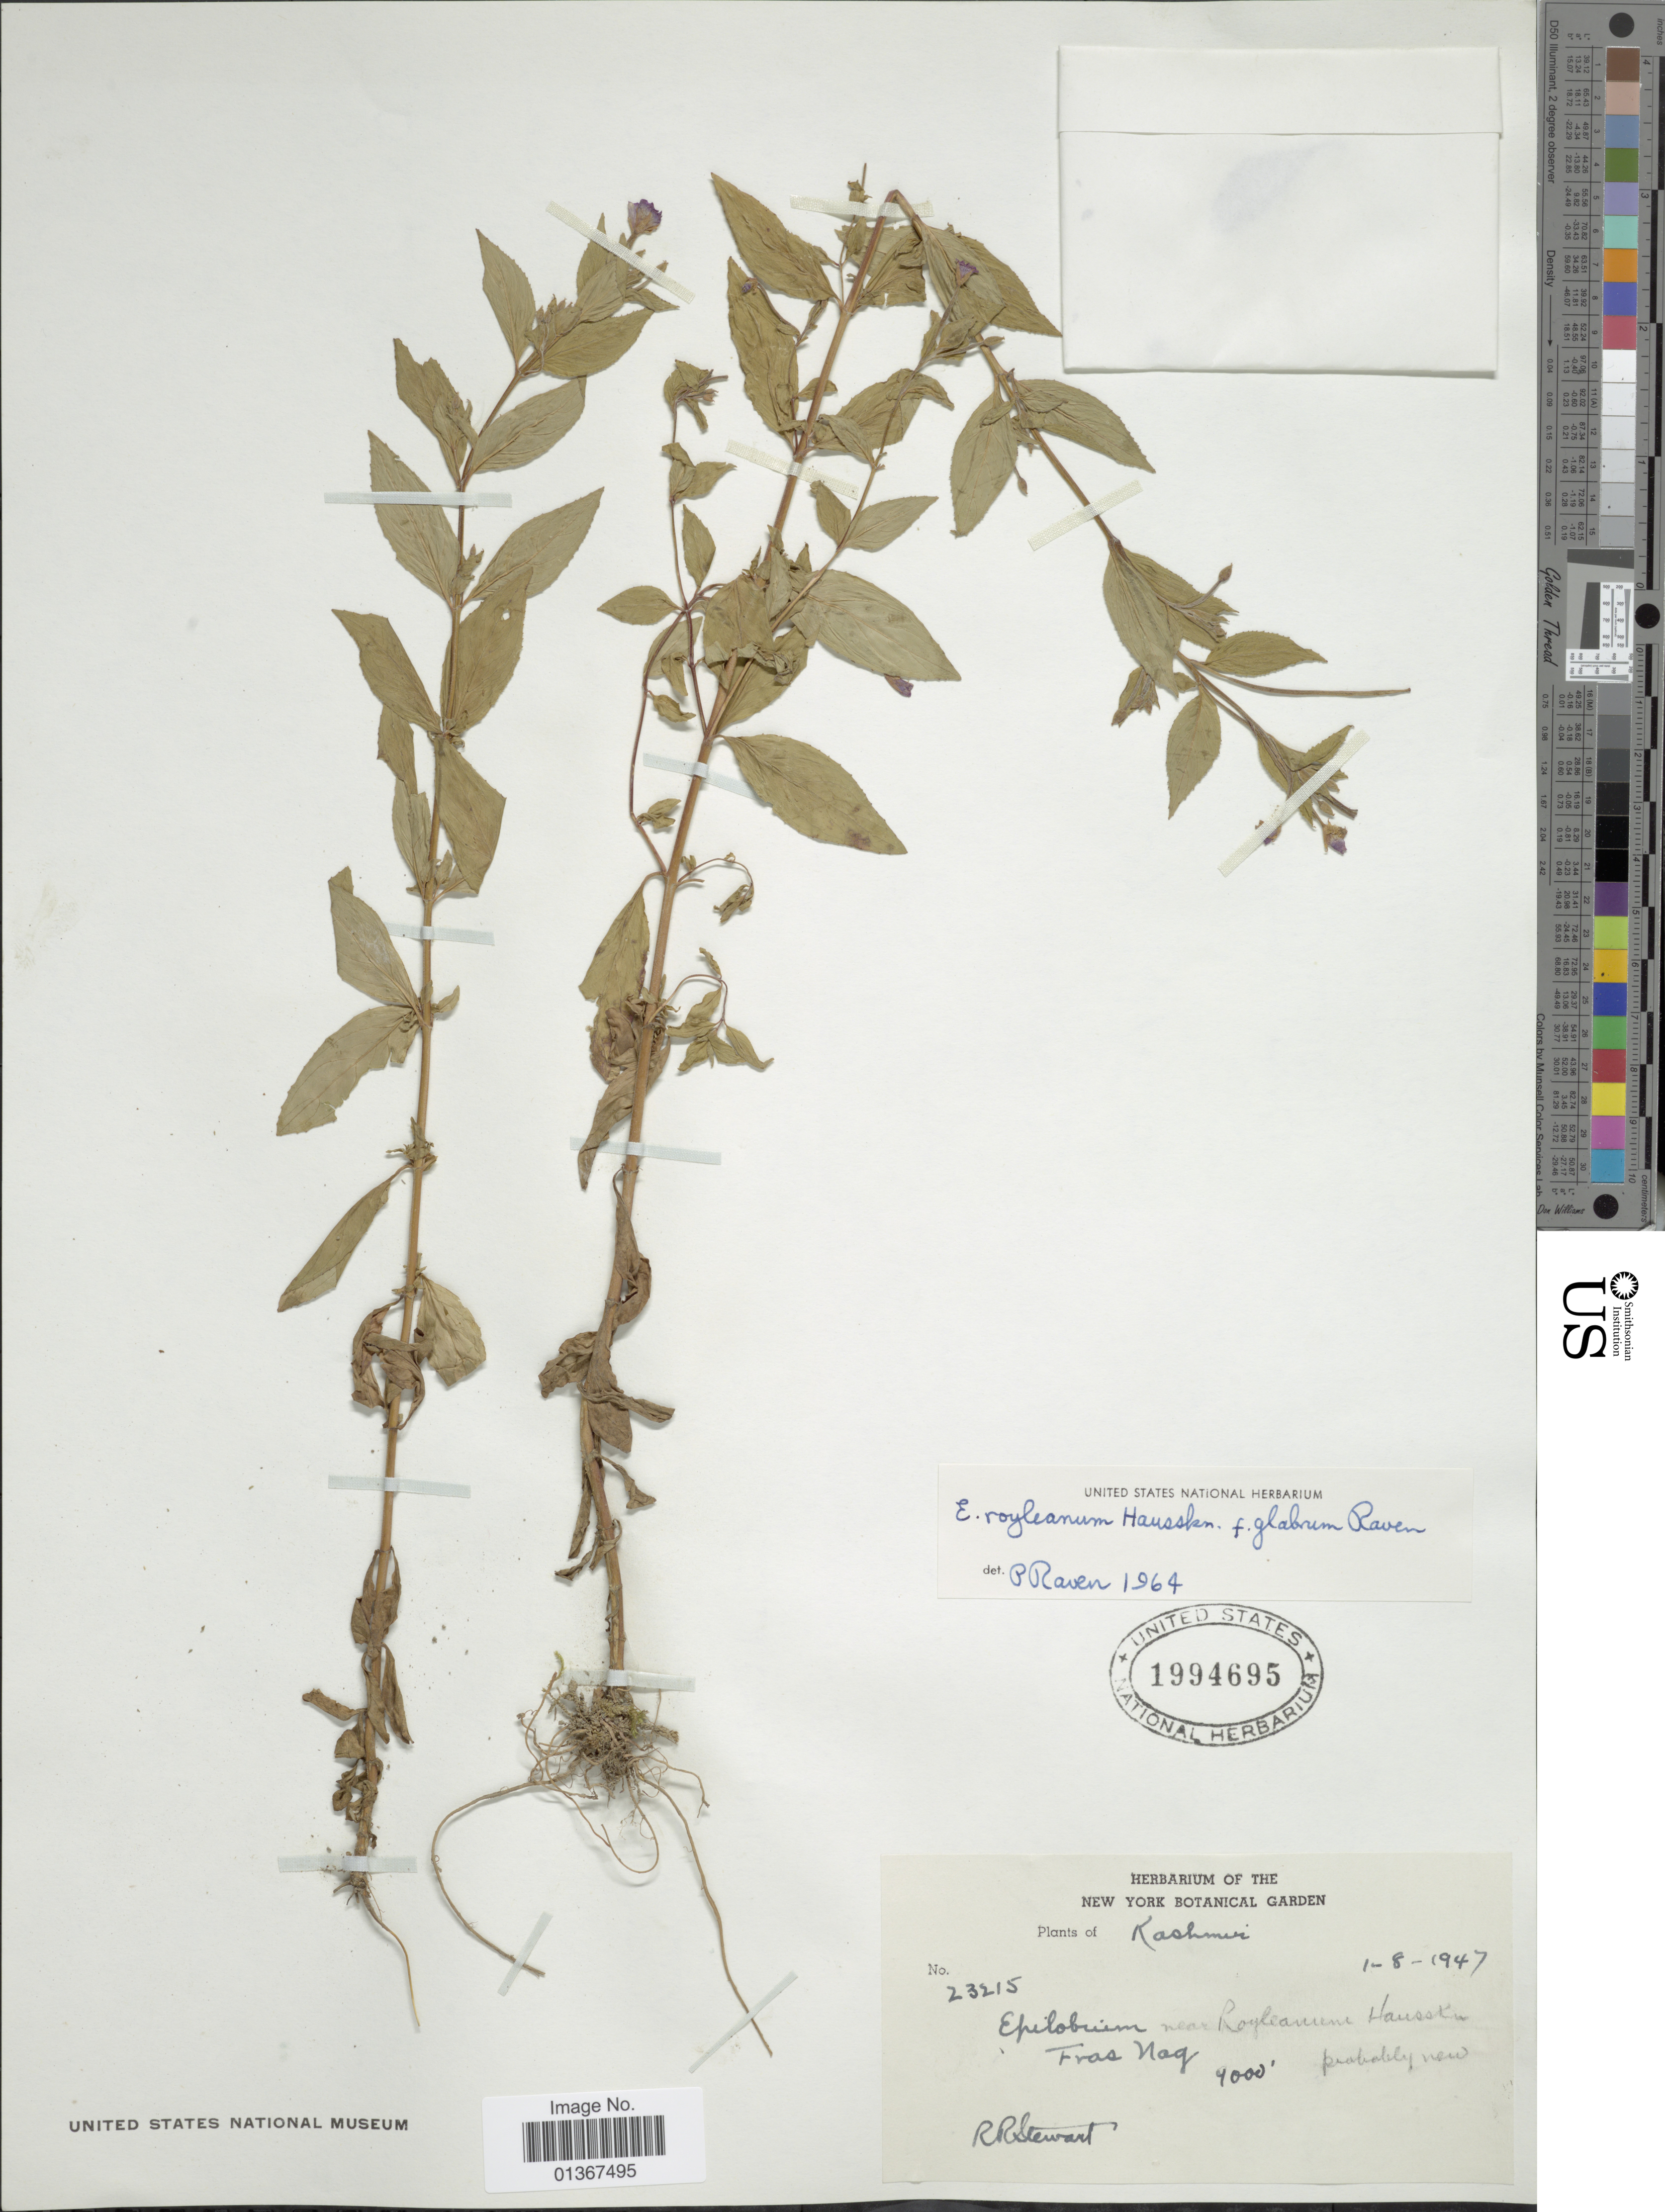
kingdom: Plantae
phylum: Tracheophyta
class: Magnoliopsida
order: Myrtales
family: Onagraceae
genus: Epilobium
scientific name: Epilobium royleanum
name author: Hausskn.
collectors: R. R. Stewart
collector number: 23215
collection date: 1947-08-01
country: India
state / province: Jammu and Kashmir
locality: Fras Nag.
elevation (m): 2743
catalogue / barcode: US 1994695